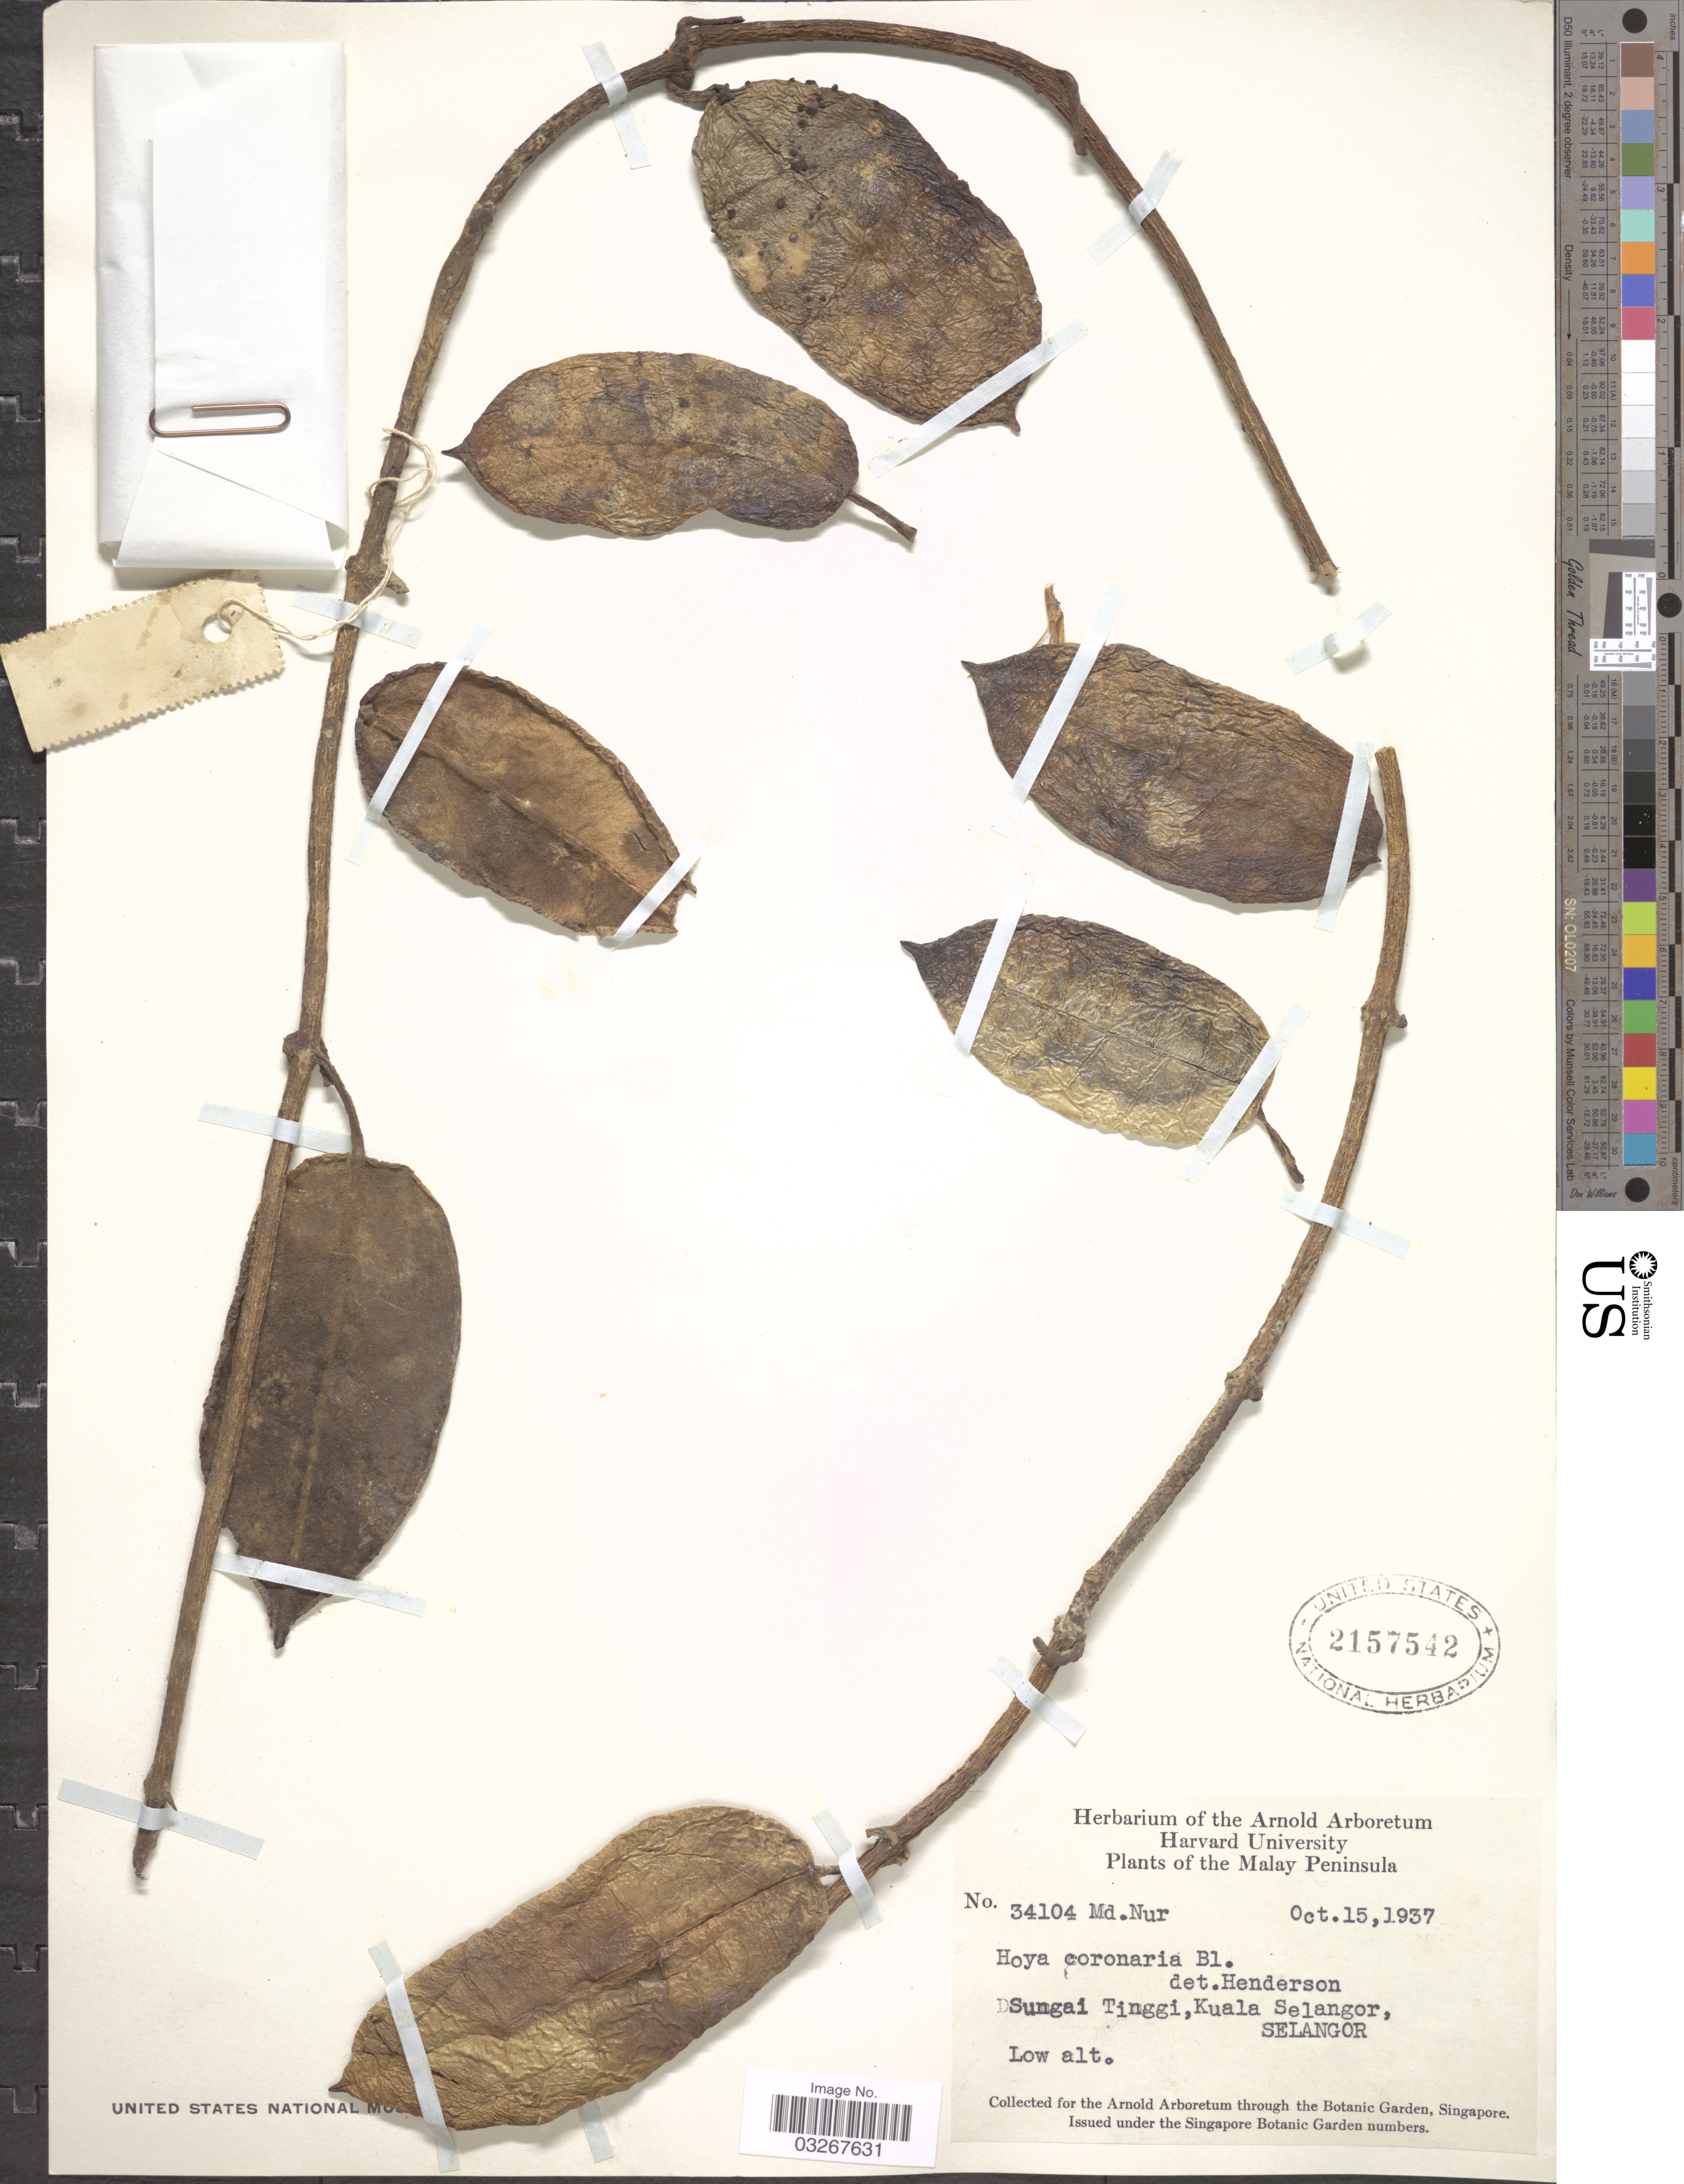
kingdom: Plantae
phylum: Tracheophyta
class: Magnoliopsida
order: Gentianales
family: Apocynaceae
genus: Hoya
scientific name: Hoya coronaria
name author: Blume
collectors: M. Nur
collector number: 34104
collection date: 1937-10-15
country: Malaysia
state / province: Selangor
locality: Sungai Tinggi, Kuala Selangor.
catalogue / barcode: US 2157542